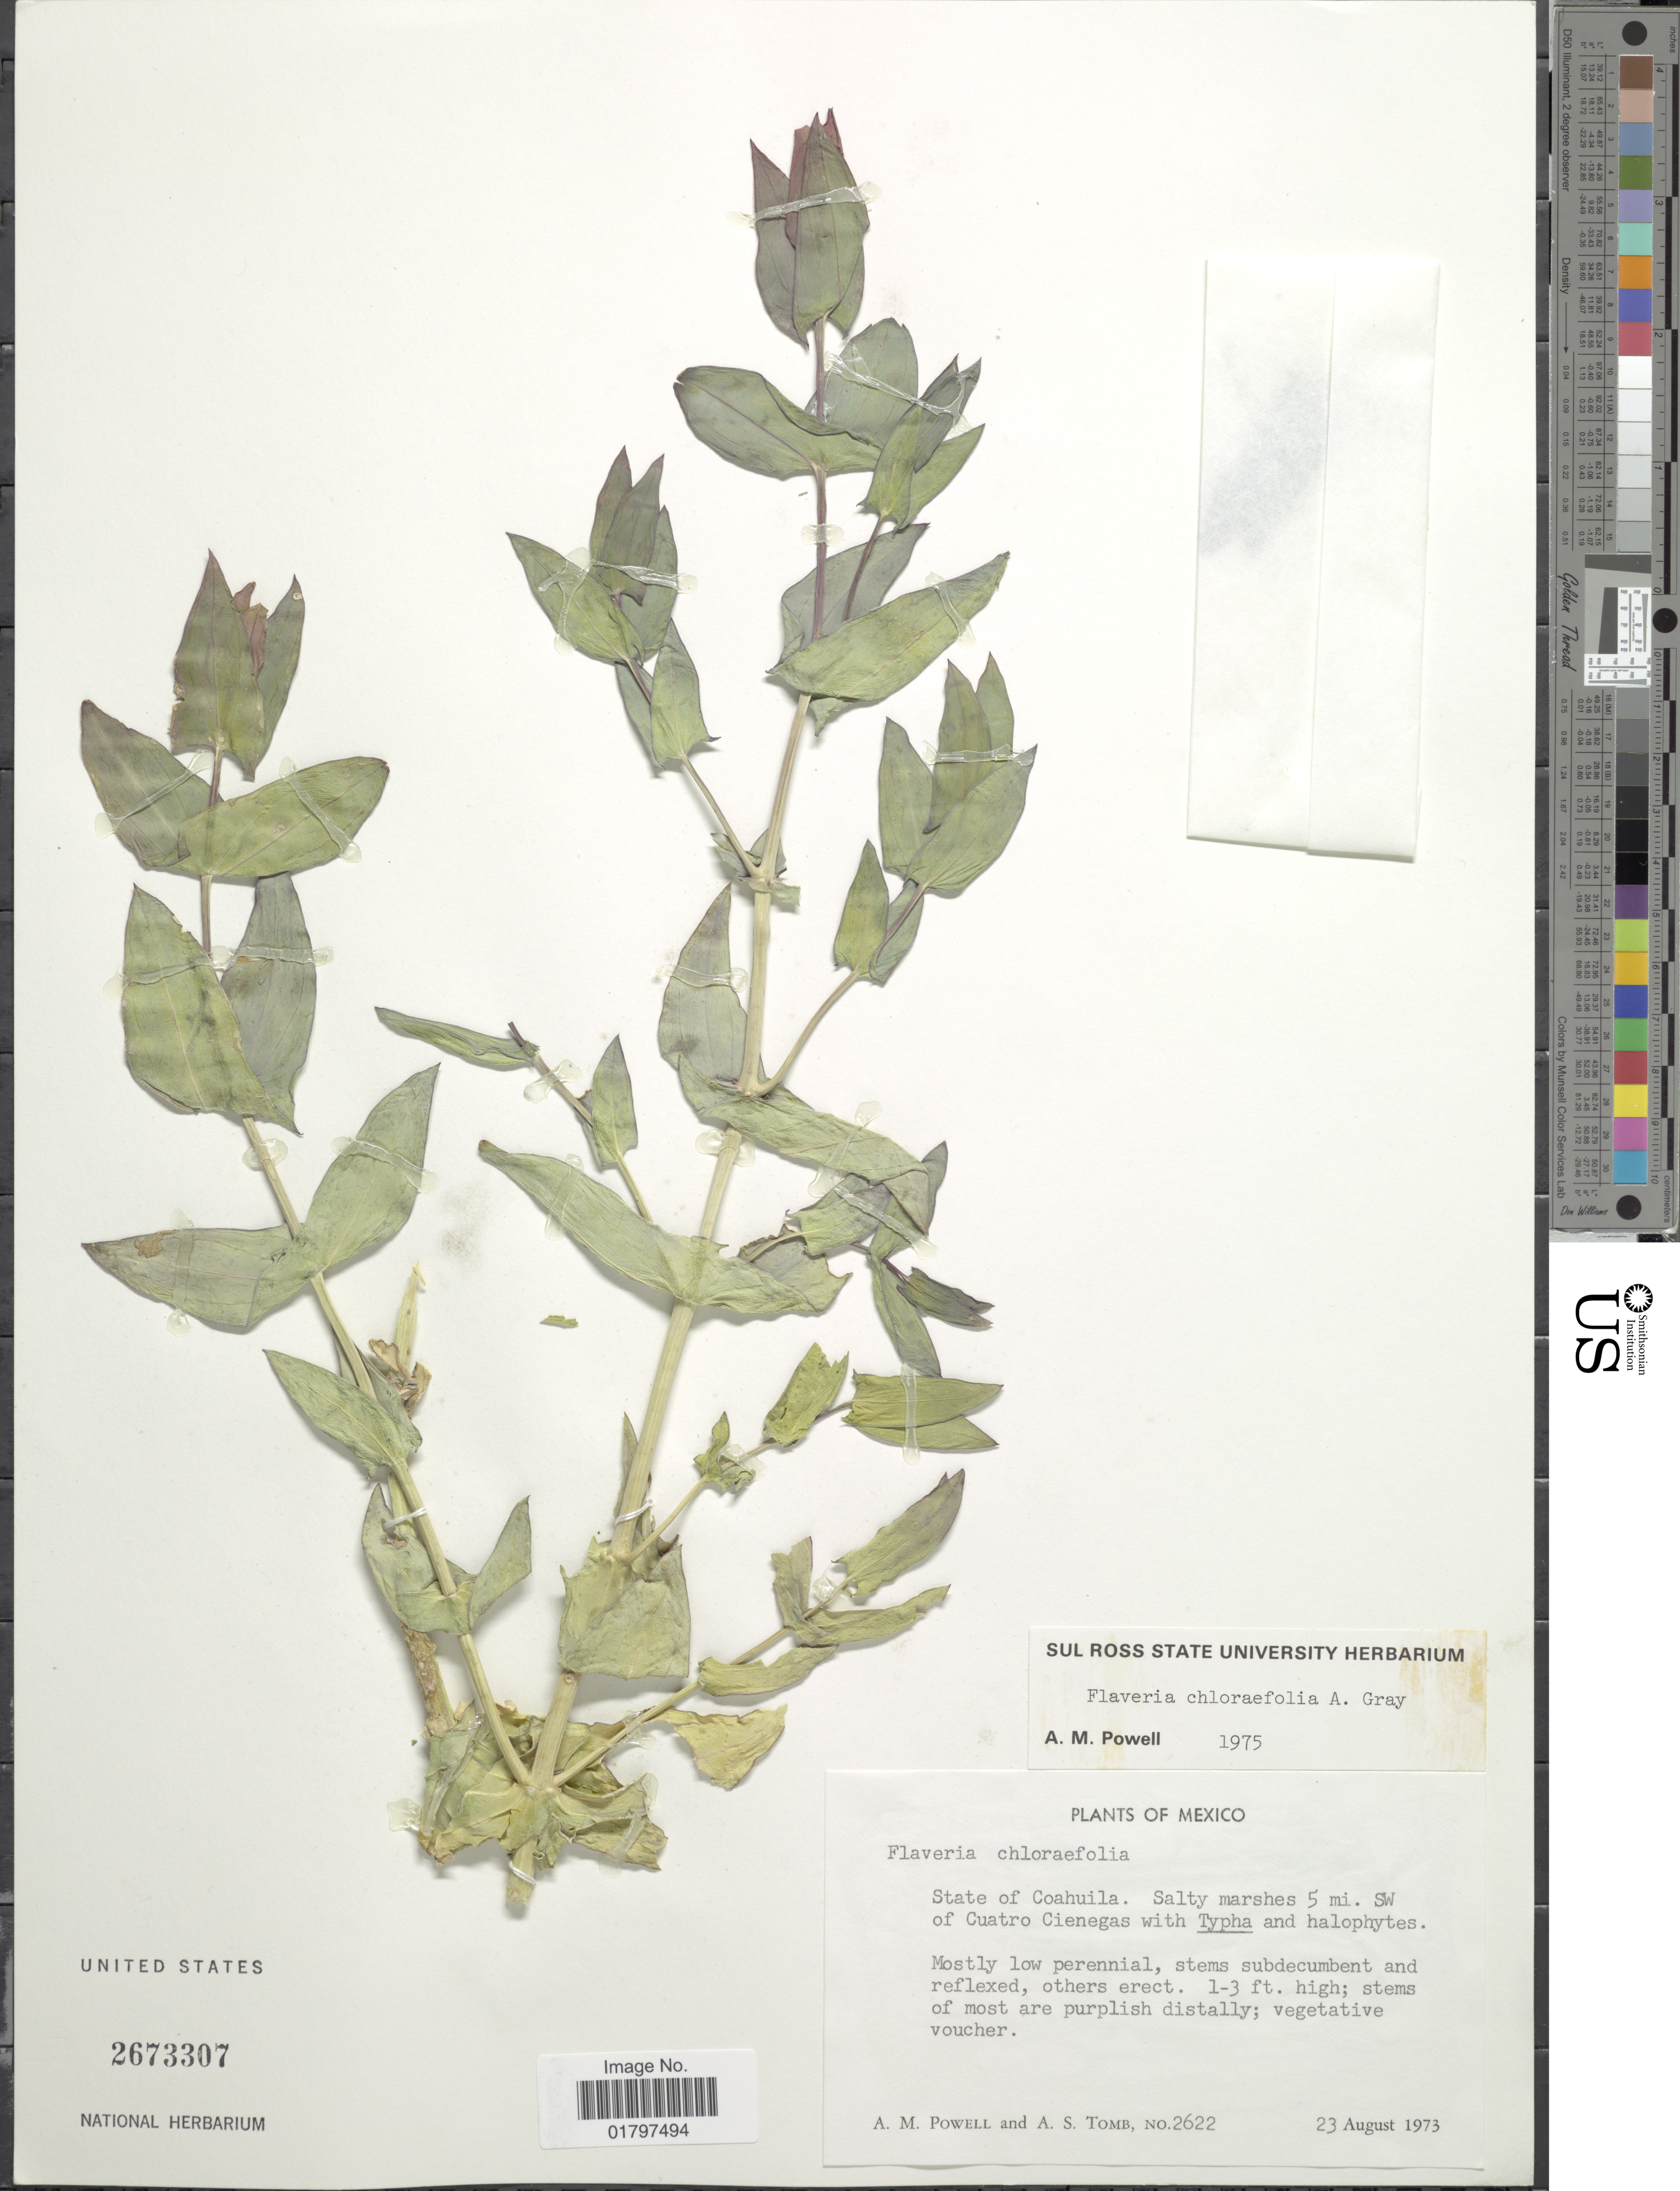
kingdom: Plantae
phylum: Tracheophyta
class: Magnoliopsida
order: Asterales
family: Asteraceae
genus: Flaveria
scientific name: Flaveria chloraefolia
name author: A. Gray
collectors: A. M. Powell & A. Tomb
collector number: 2622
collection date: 1973-08-23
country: Mexico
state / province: Coahuila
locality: State of Coahuila. Salty marshed 5 mi. SW of Cuatro Cienegas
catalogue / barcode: US 2673307